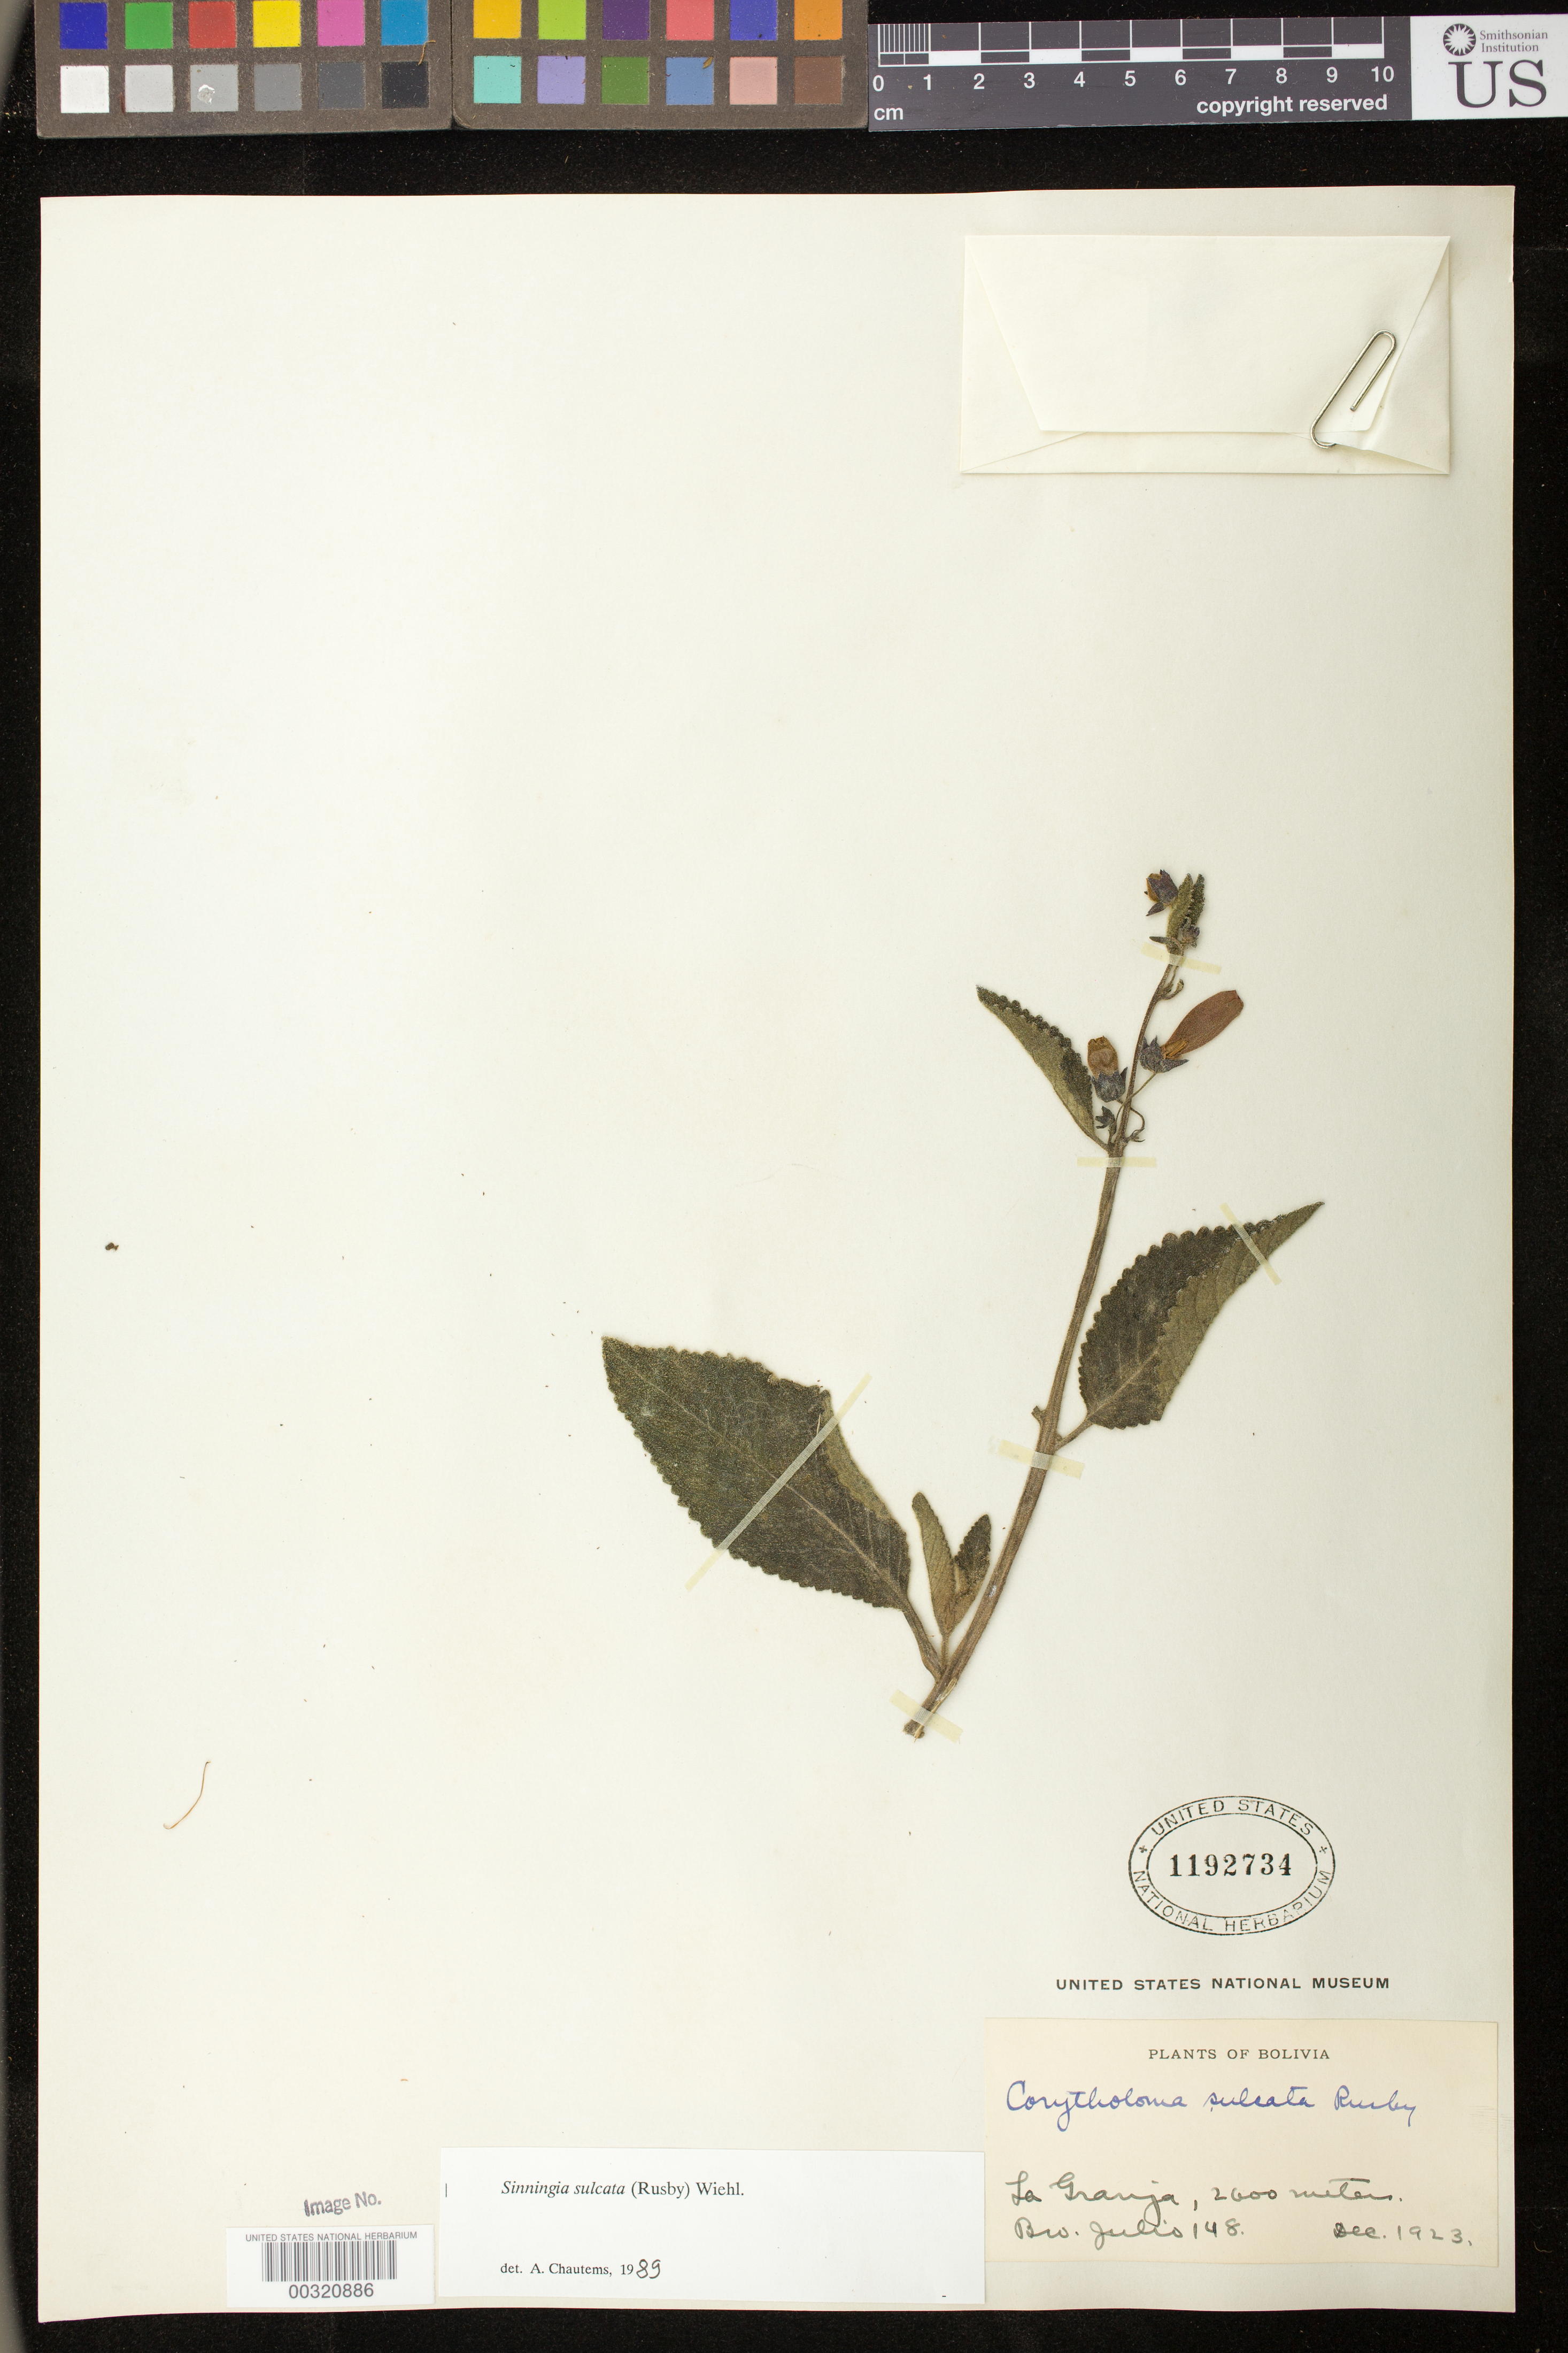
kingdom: Plantae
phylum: Tracheophyta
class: Magnoliopsida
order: Lamiales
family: Gesneriaceae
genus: Sinningia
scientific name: Sinningia sulcata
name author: (Rusby) Wiehler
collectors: Bro. Julio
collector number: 148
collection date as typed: Dec 1923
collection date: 1923-12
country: Bolivia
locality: La Granja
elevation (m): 2600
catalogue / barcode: US 1192734